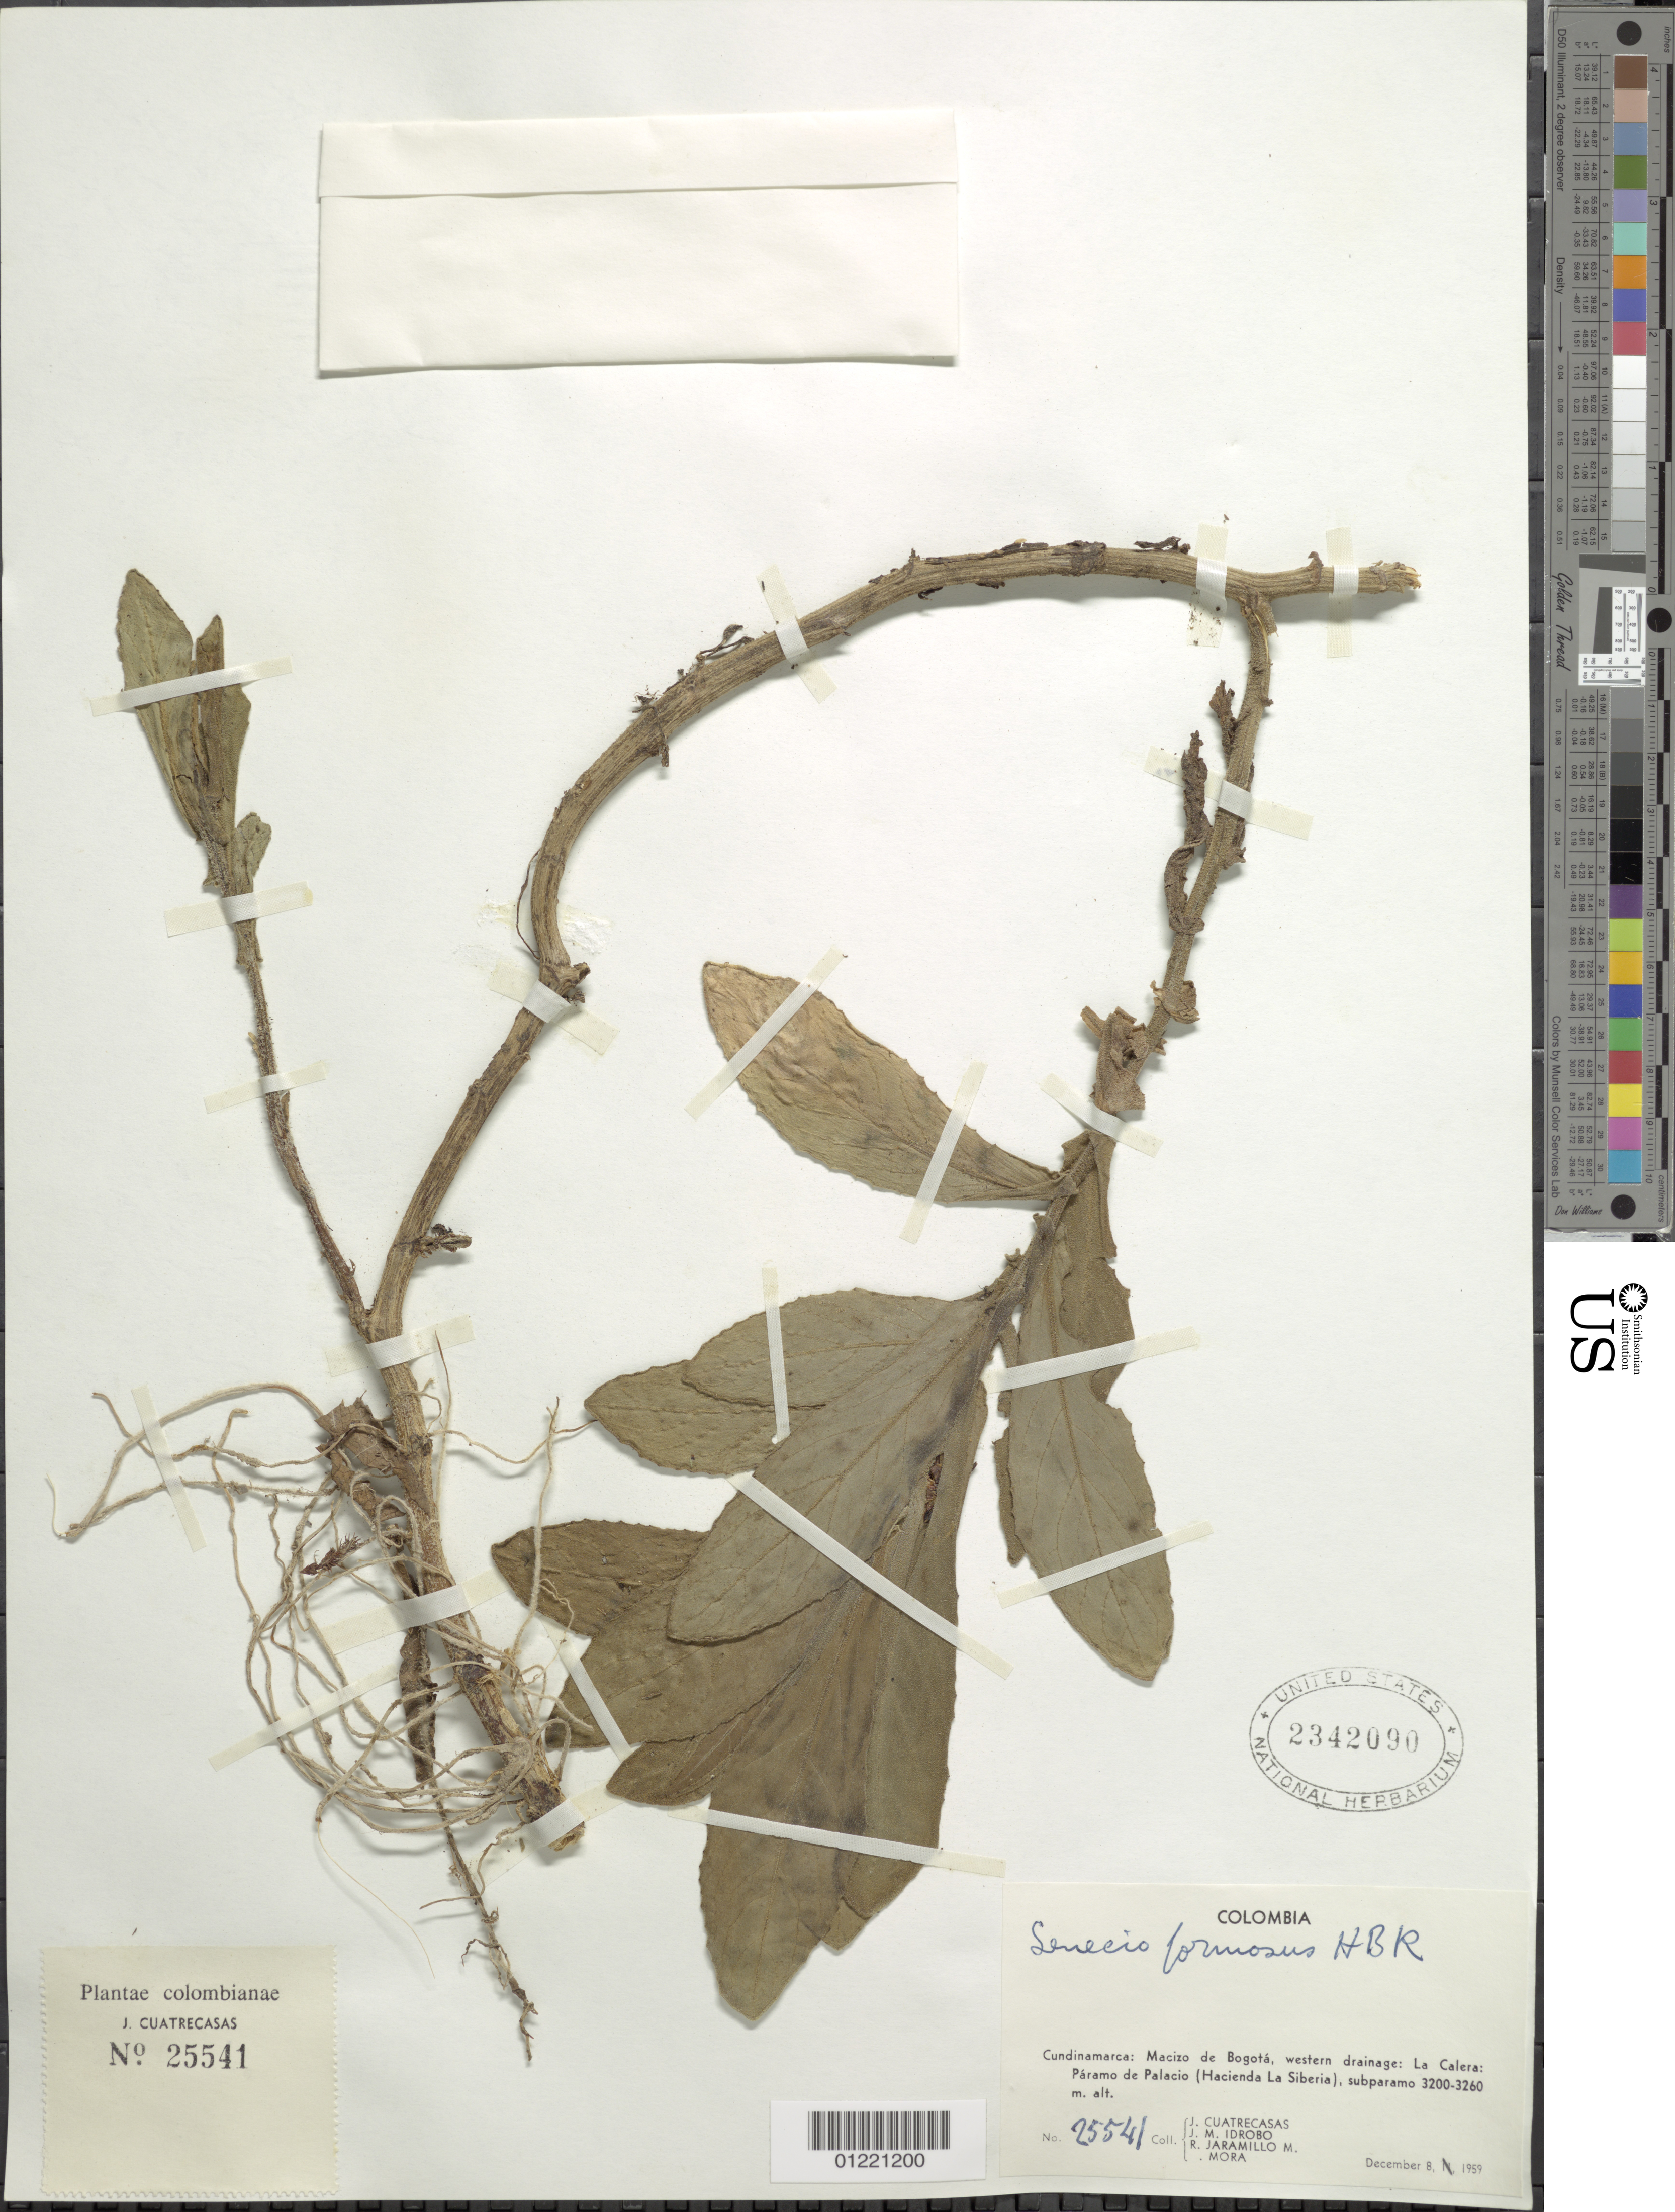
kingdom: Plantae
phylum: Tracheophyta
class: Magnoliopsida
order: Asterales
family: Asteraceae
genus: Senecio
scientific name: Senecio wedglacialis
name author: Cuatrec.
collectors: J. Cuatrecasas, J. M. Idrobo, R. Jaramillo M. & L. Mora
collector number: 25541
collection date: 1959-12-08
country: Colombia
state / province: Cundinamarca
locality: Macizo de Bogota, western drainage: La Calera: Paramo de Palacio (Hacienda La Siberia), subparamo.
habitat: subparamo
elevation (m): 3200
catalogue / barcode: US 2342090